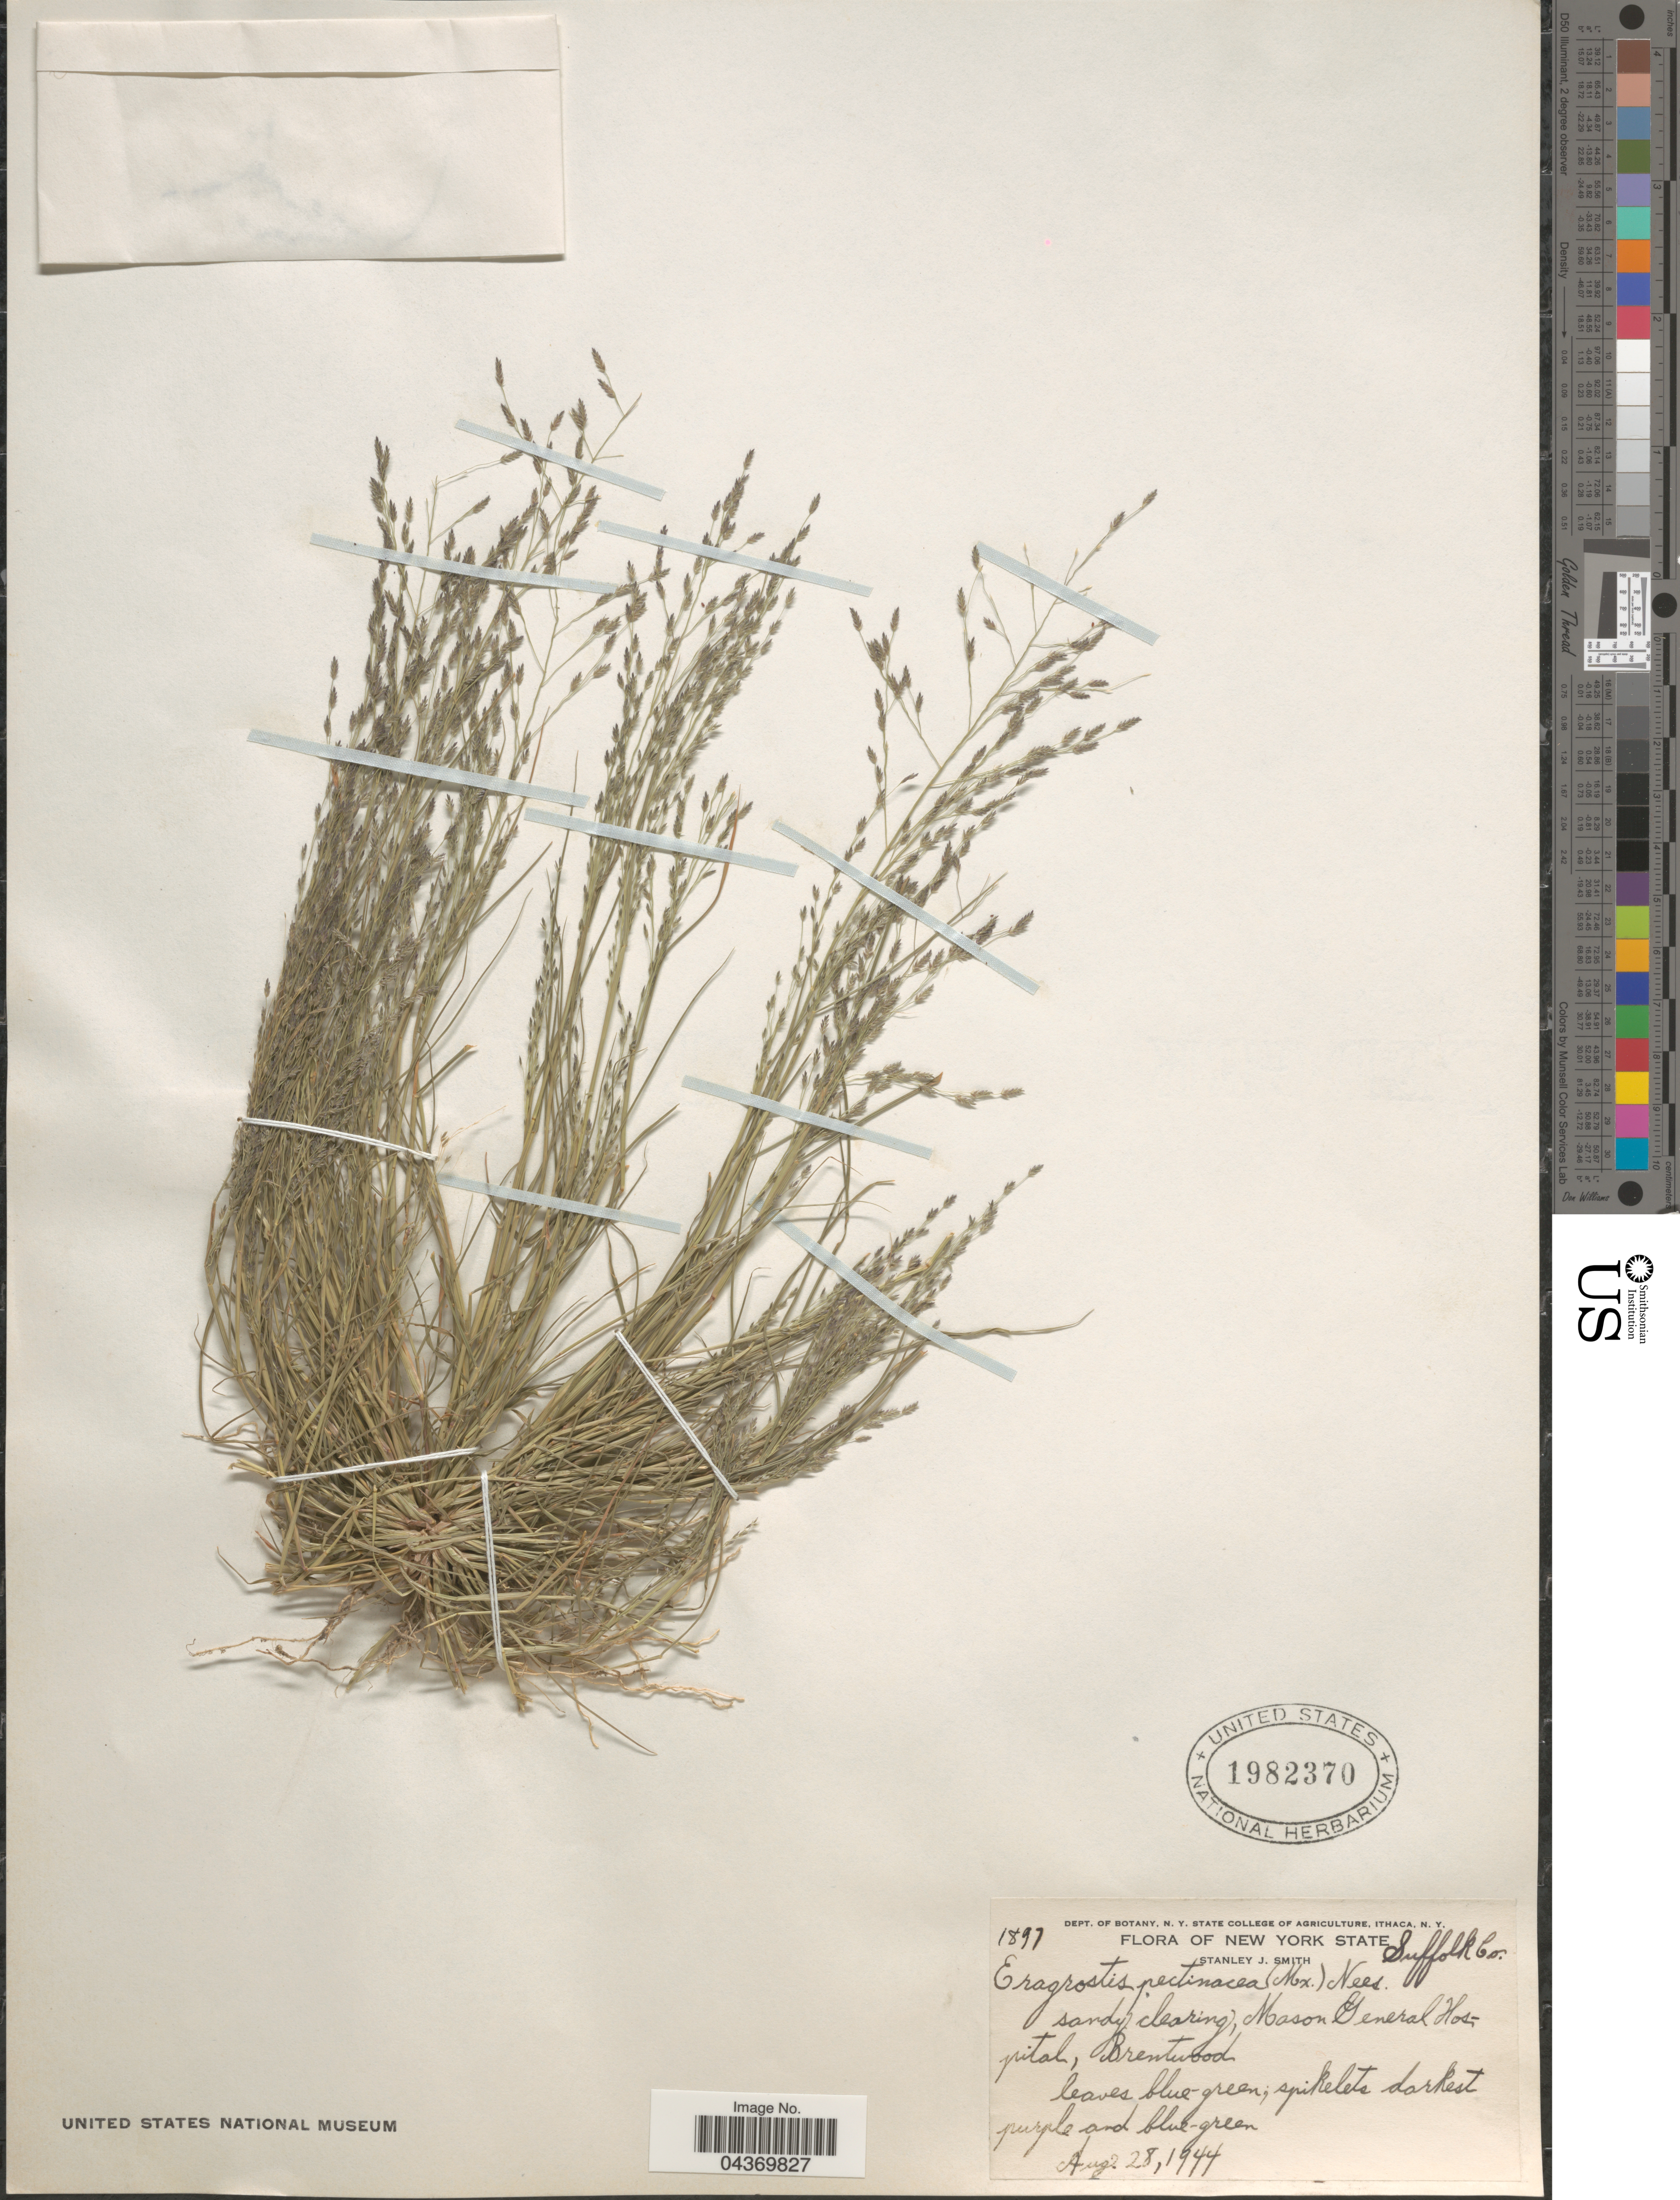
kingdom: Plantae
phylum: Tracheophyta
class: Liliopsida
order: Poales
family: Poaceae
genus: Eragrostis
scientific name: Eragrostis pectinacea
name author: (Michx.) Nees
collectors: S. Smith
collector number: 1897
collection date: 1944-08-28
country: United States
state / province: New York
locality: Suffolk Co. Mason General Hospital, Brentwood.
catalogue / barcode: US 1982370